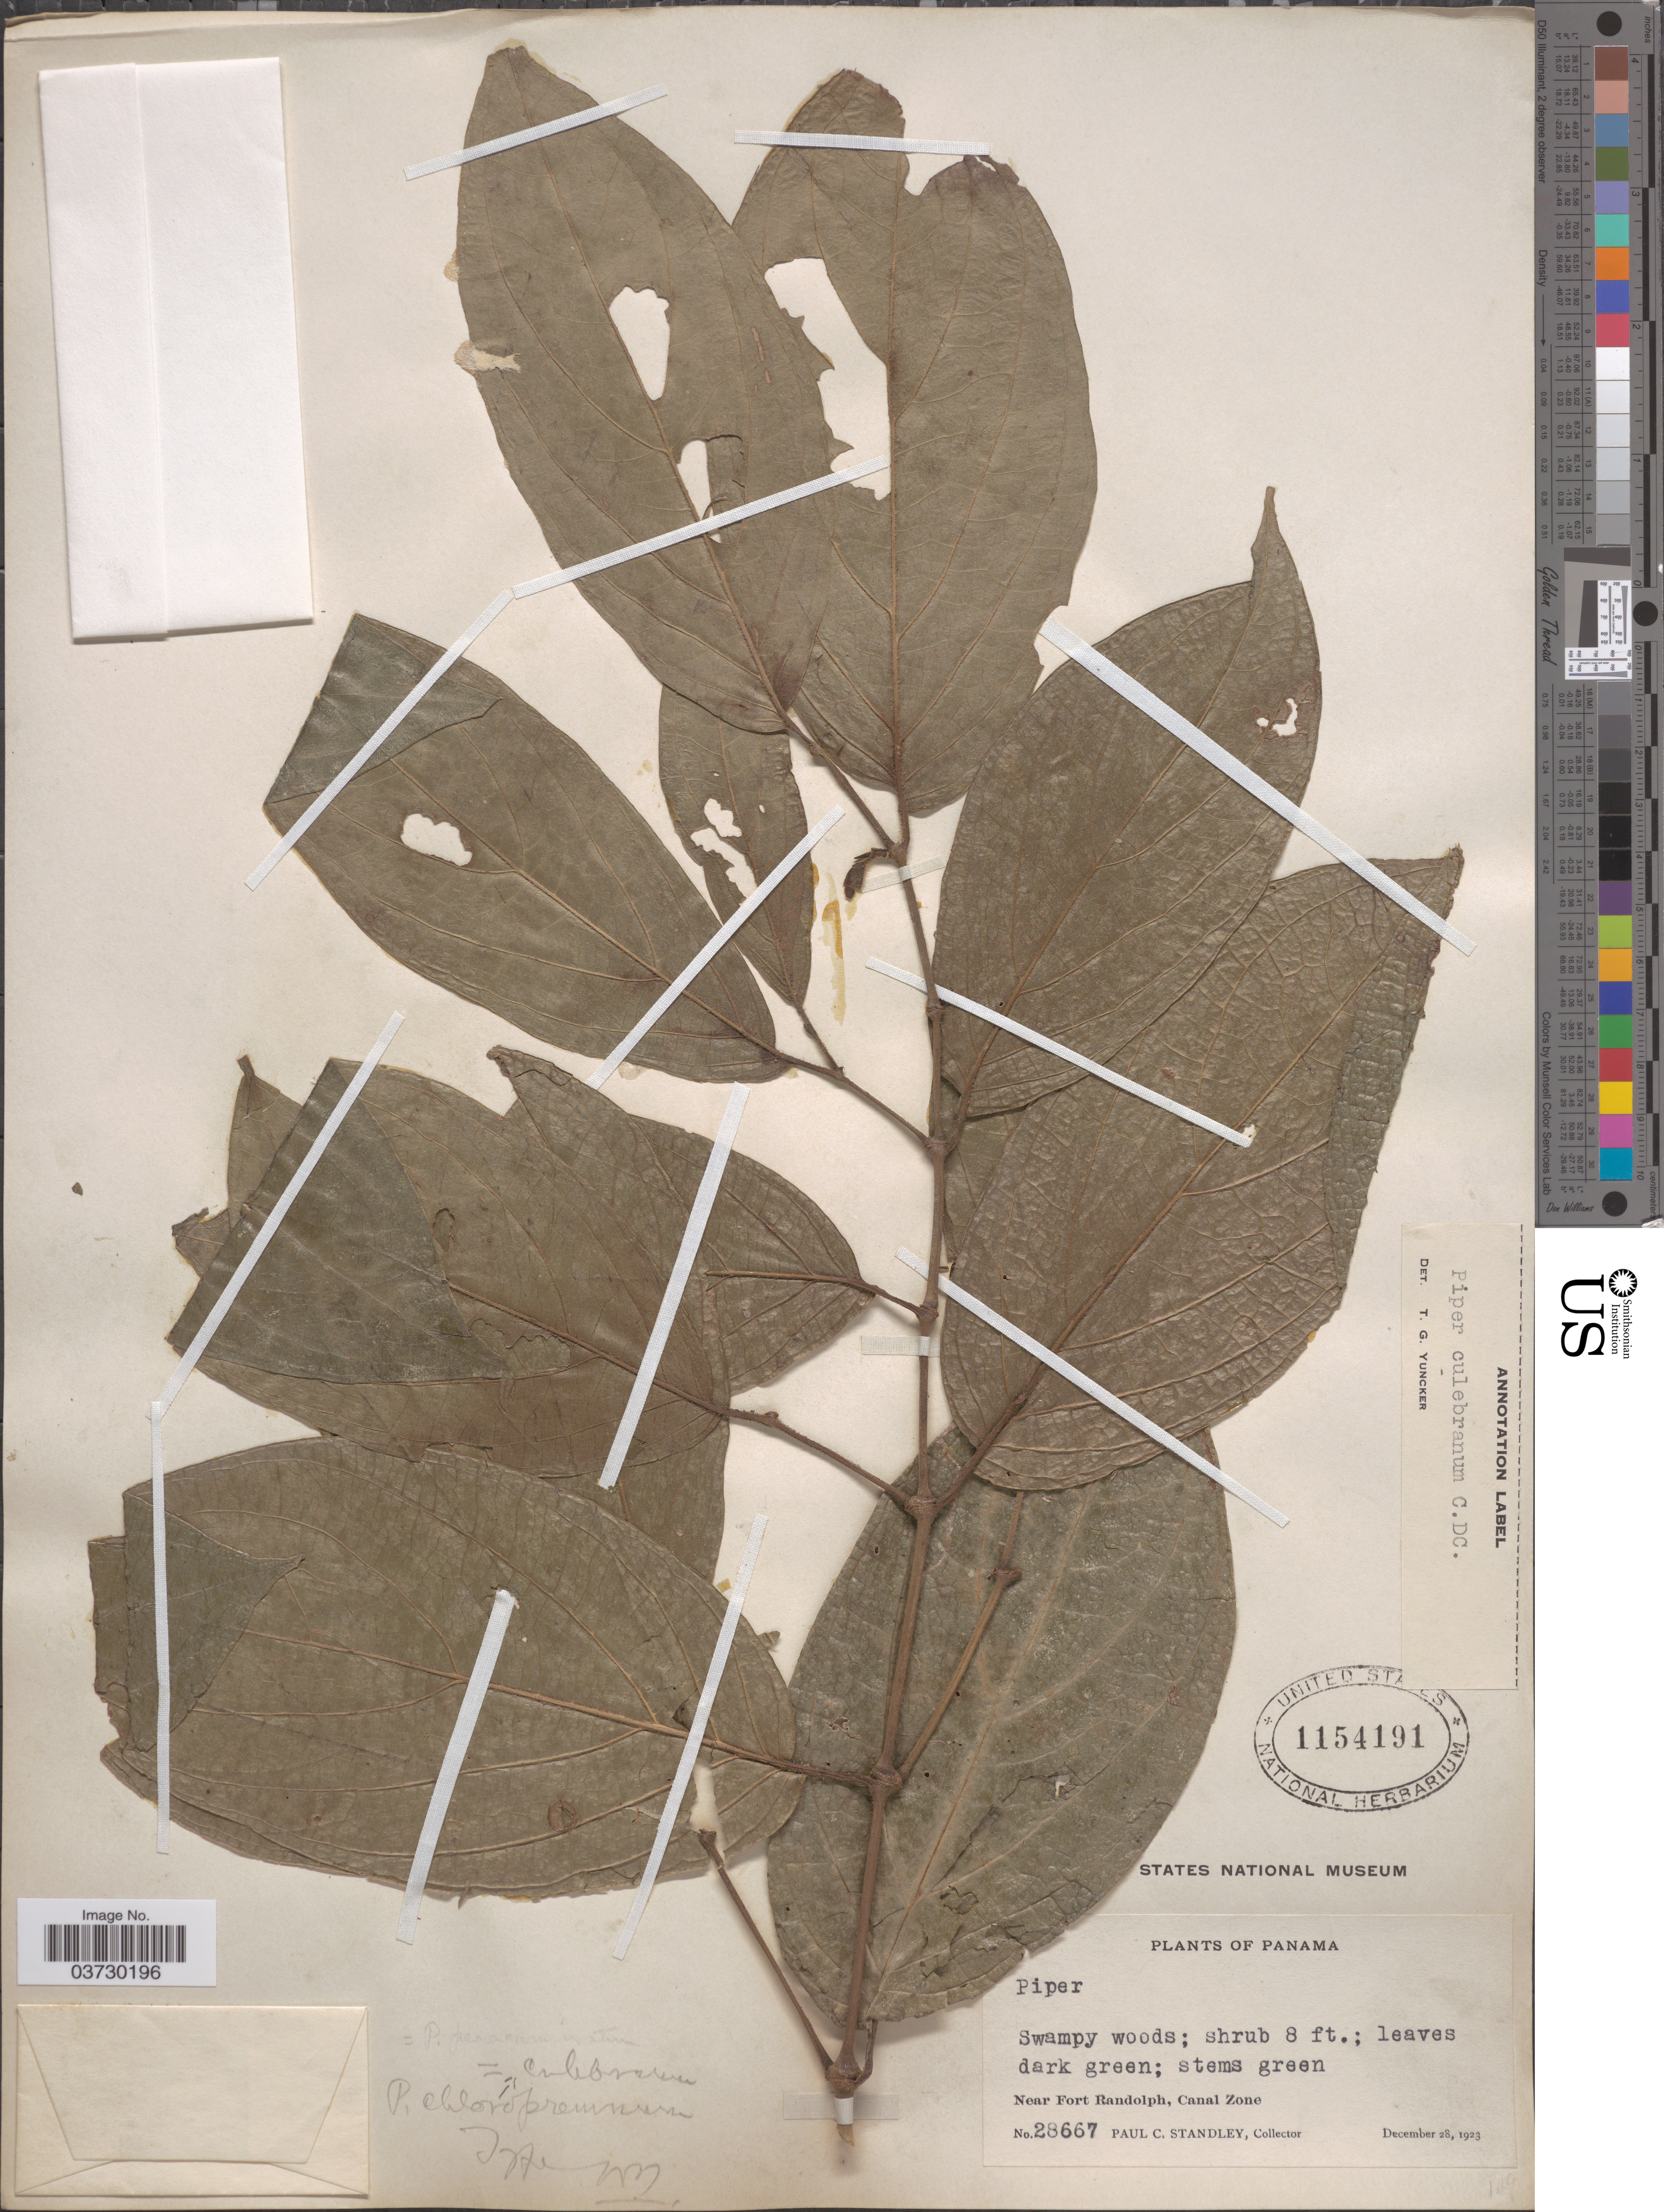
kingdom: Plantae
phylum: Tracheophyta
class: Magnoliopsida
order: Piperales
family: Piperaceae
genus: Piper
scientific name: Piper culebranum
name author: C. DC.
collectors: P. C. Standley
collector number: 28667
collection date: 1923-12-28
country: Panama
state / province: Colón / Panamá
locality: Near Fort Randolph, Canal Zone.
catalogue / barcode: US 1154191